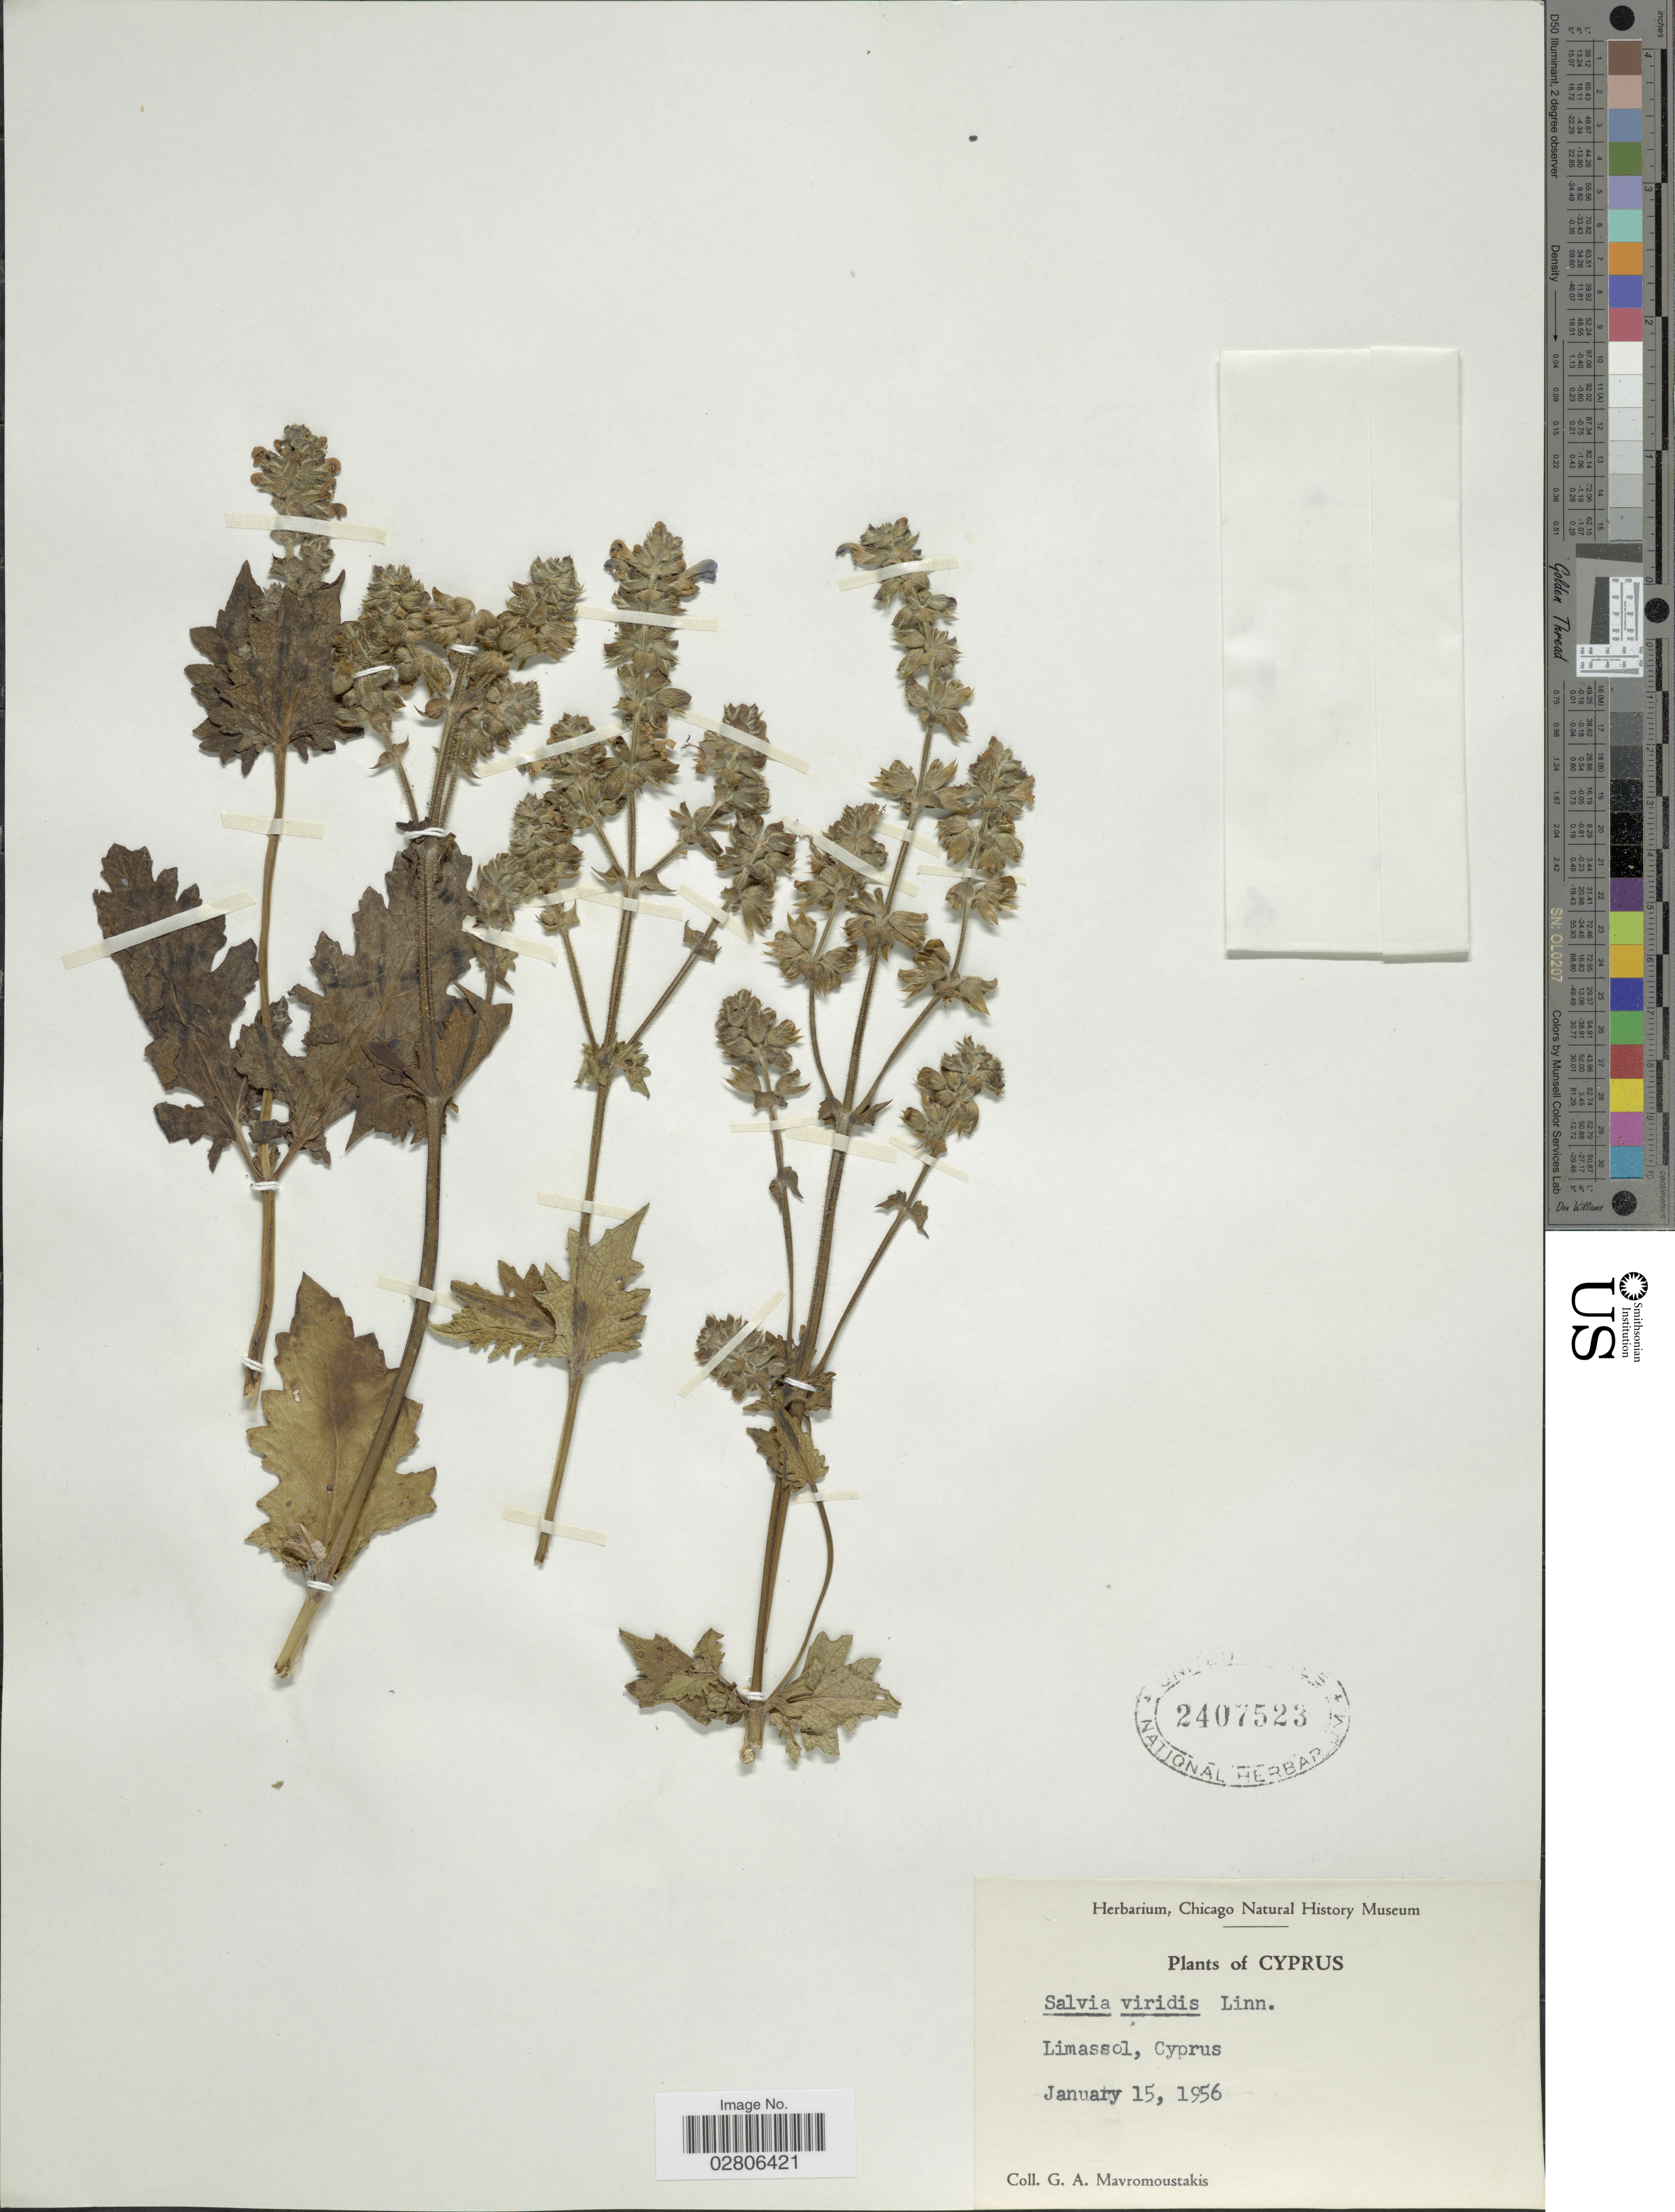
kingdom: Plantae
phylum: Tracheophyta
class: Magnoliopsida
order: Lamiales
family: Lamiaceae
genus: Salvia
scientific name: Salvia viridis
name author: L.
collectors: G. Mavromoustakis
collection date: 1956-01-15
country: Cyprus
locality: Limassol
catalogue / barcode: US 2407523